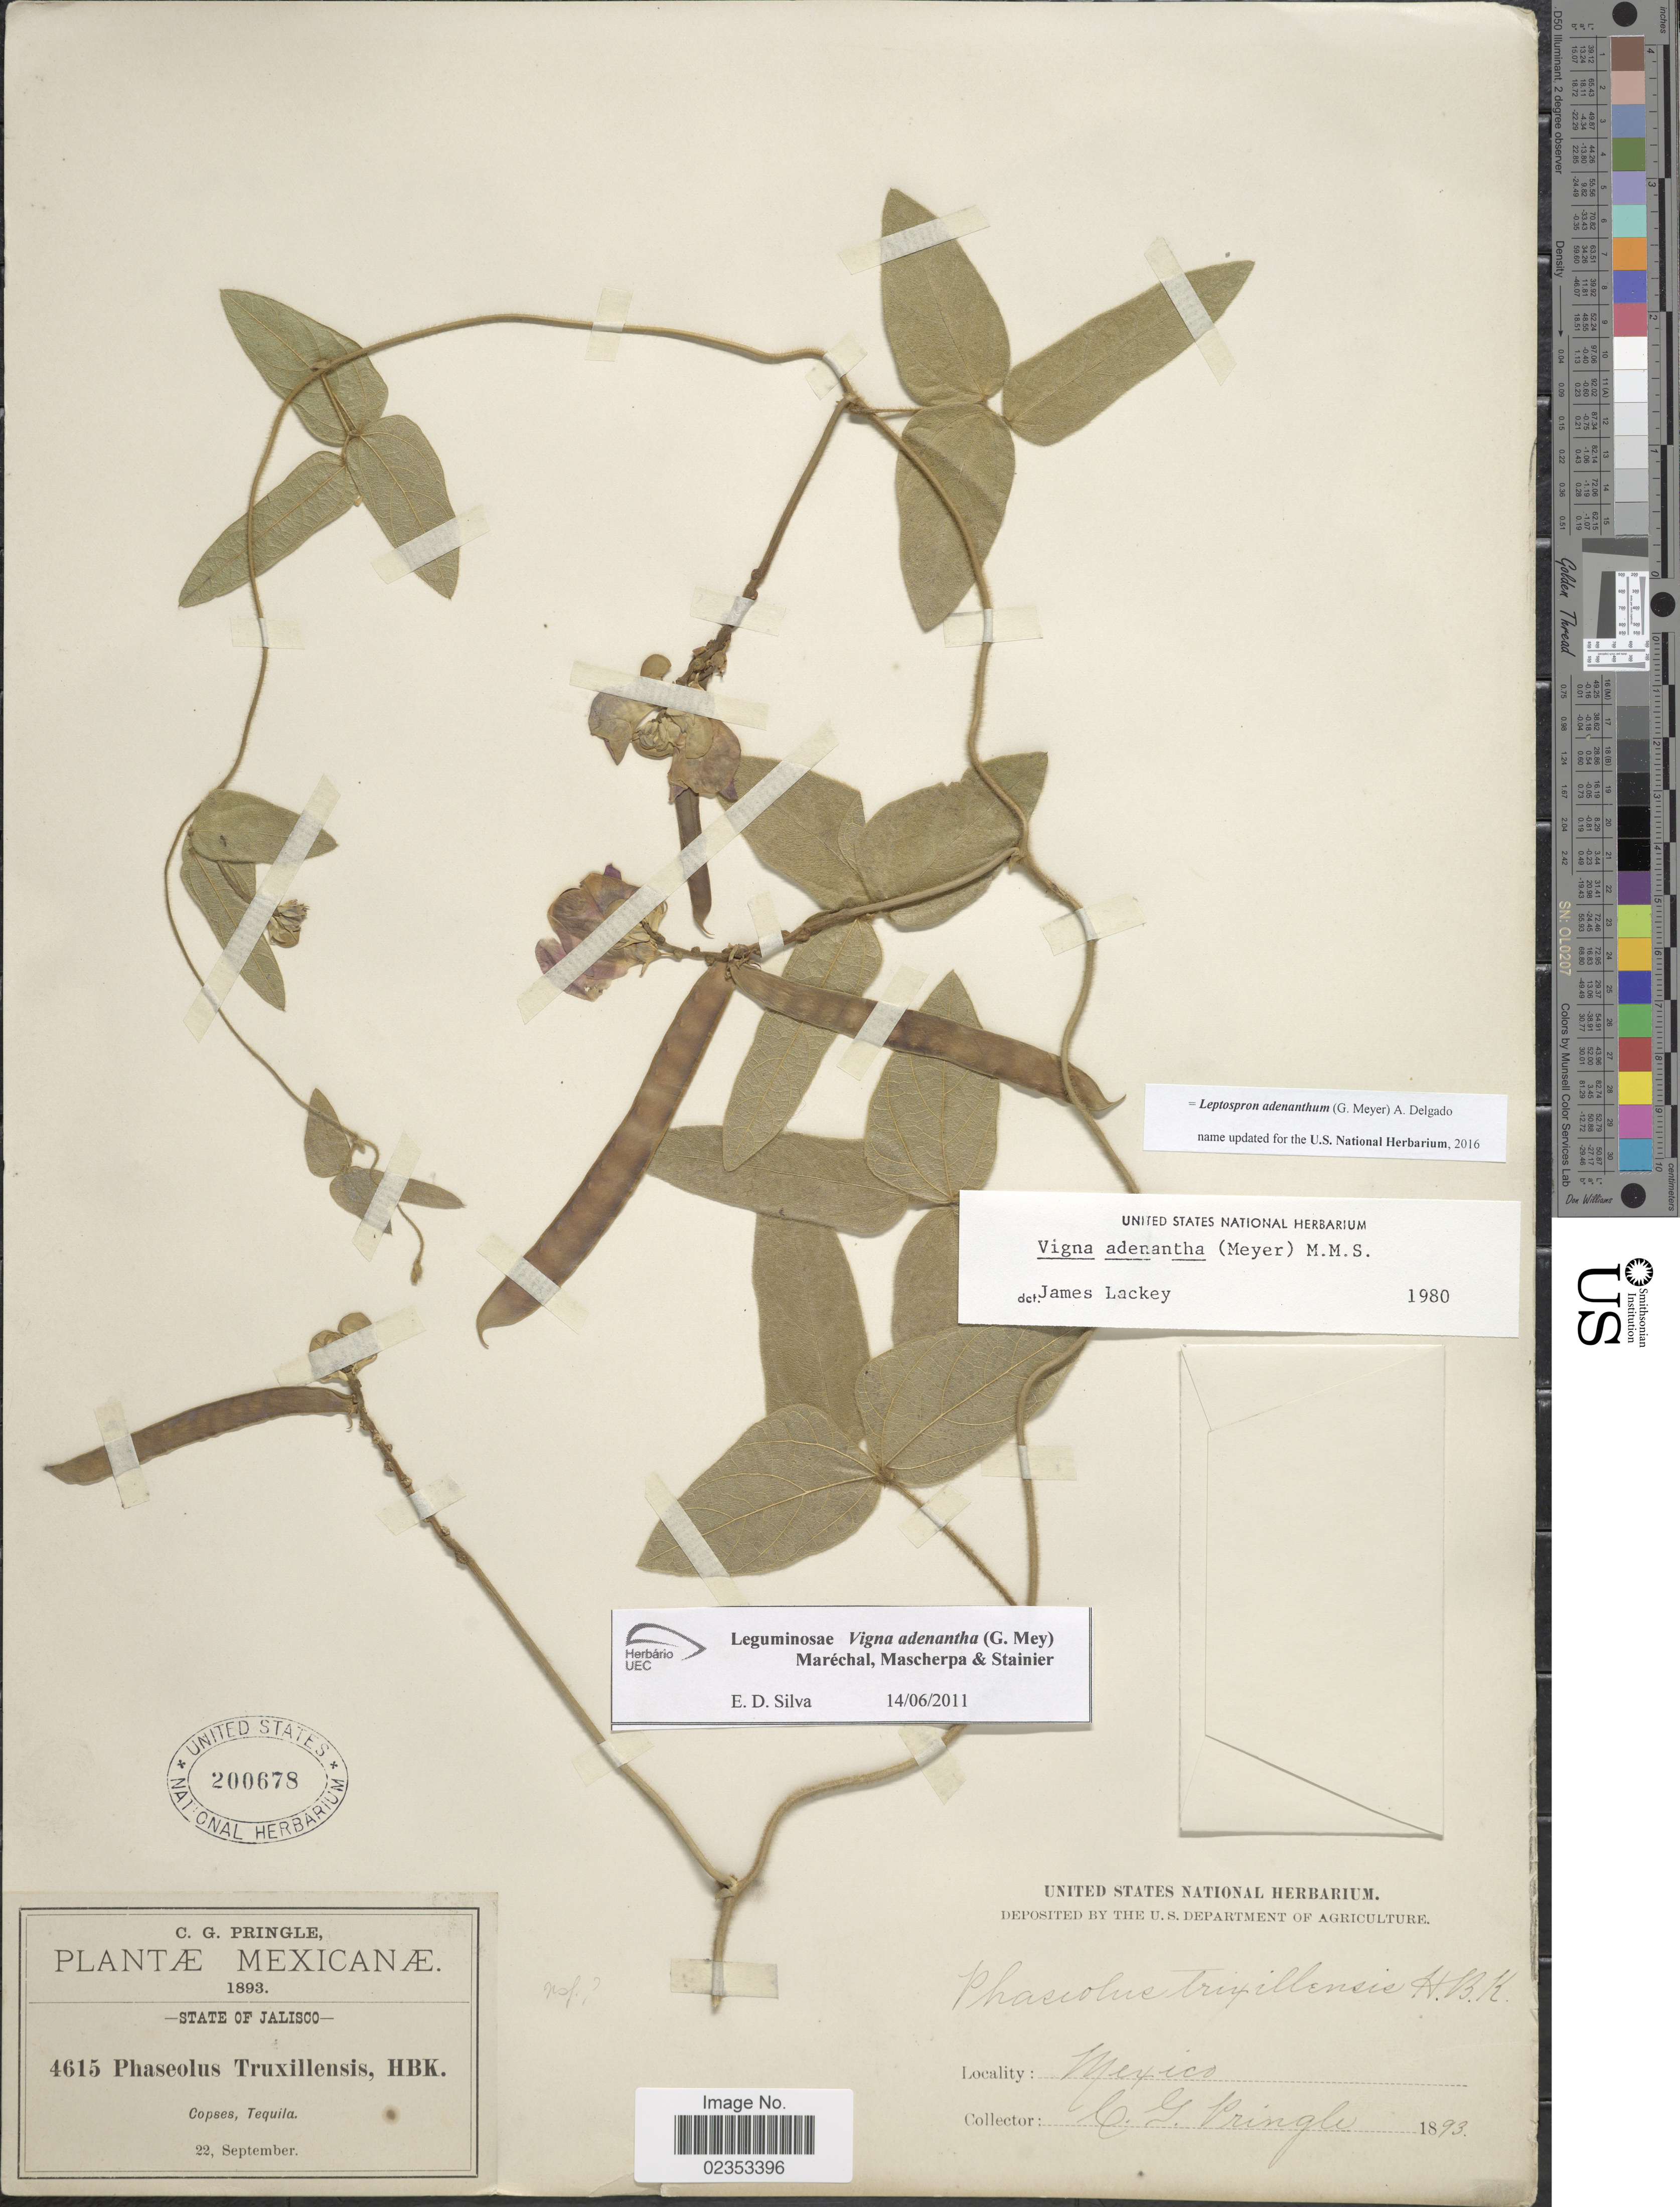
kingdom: Plantae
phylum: Tracheophyta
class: Magnoliopsida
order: Fabales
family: Fabaceae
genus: Leptospron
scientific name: Leptospron adenanthum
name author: (G. Mey.) A. Delgado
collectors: C. G. Pringle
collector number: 4615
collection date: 1893-09-22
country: Mexico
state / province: Jalisco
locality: Copses, Tequila.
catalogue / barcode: US 200678